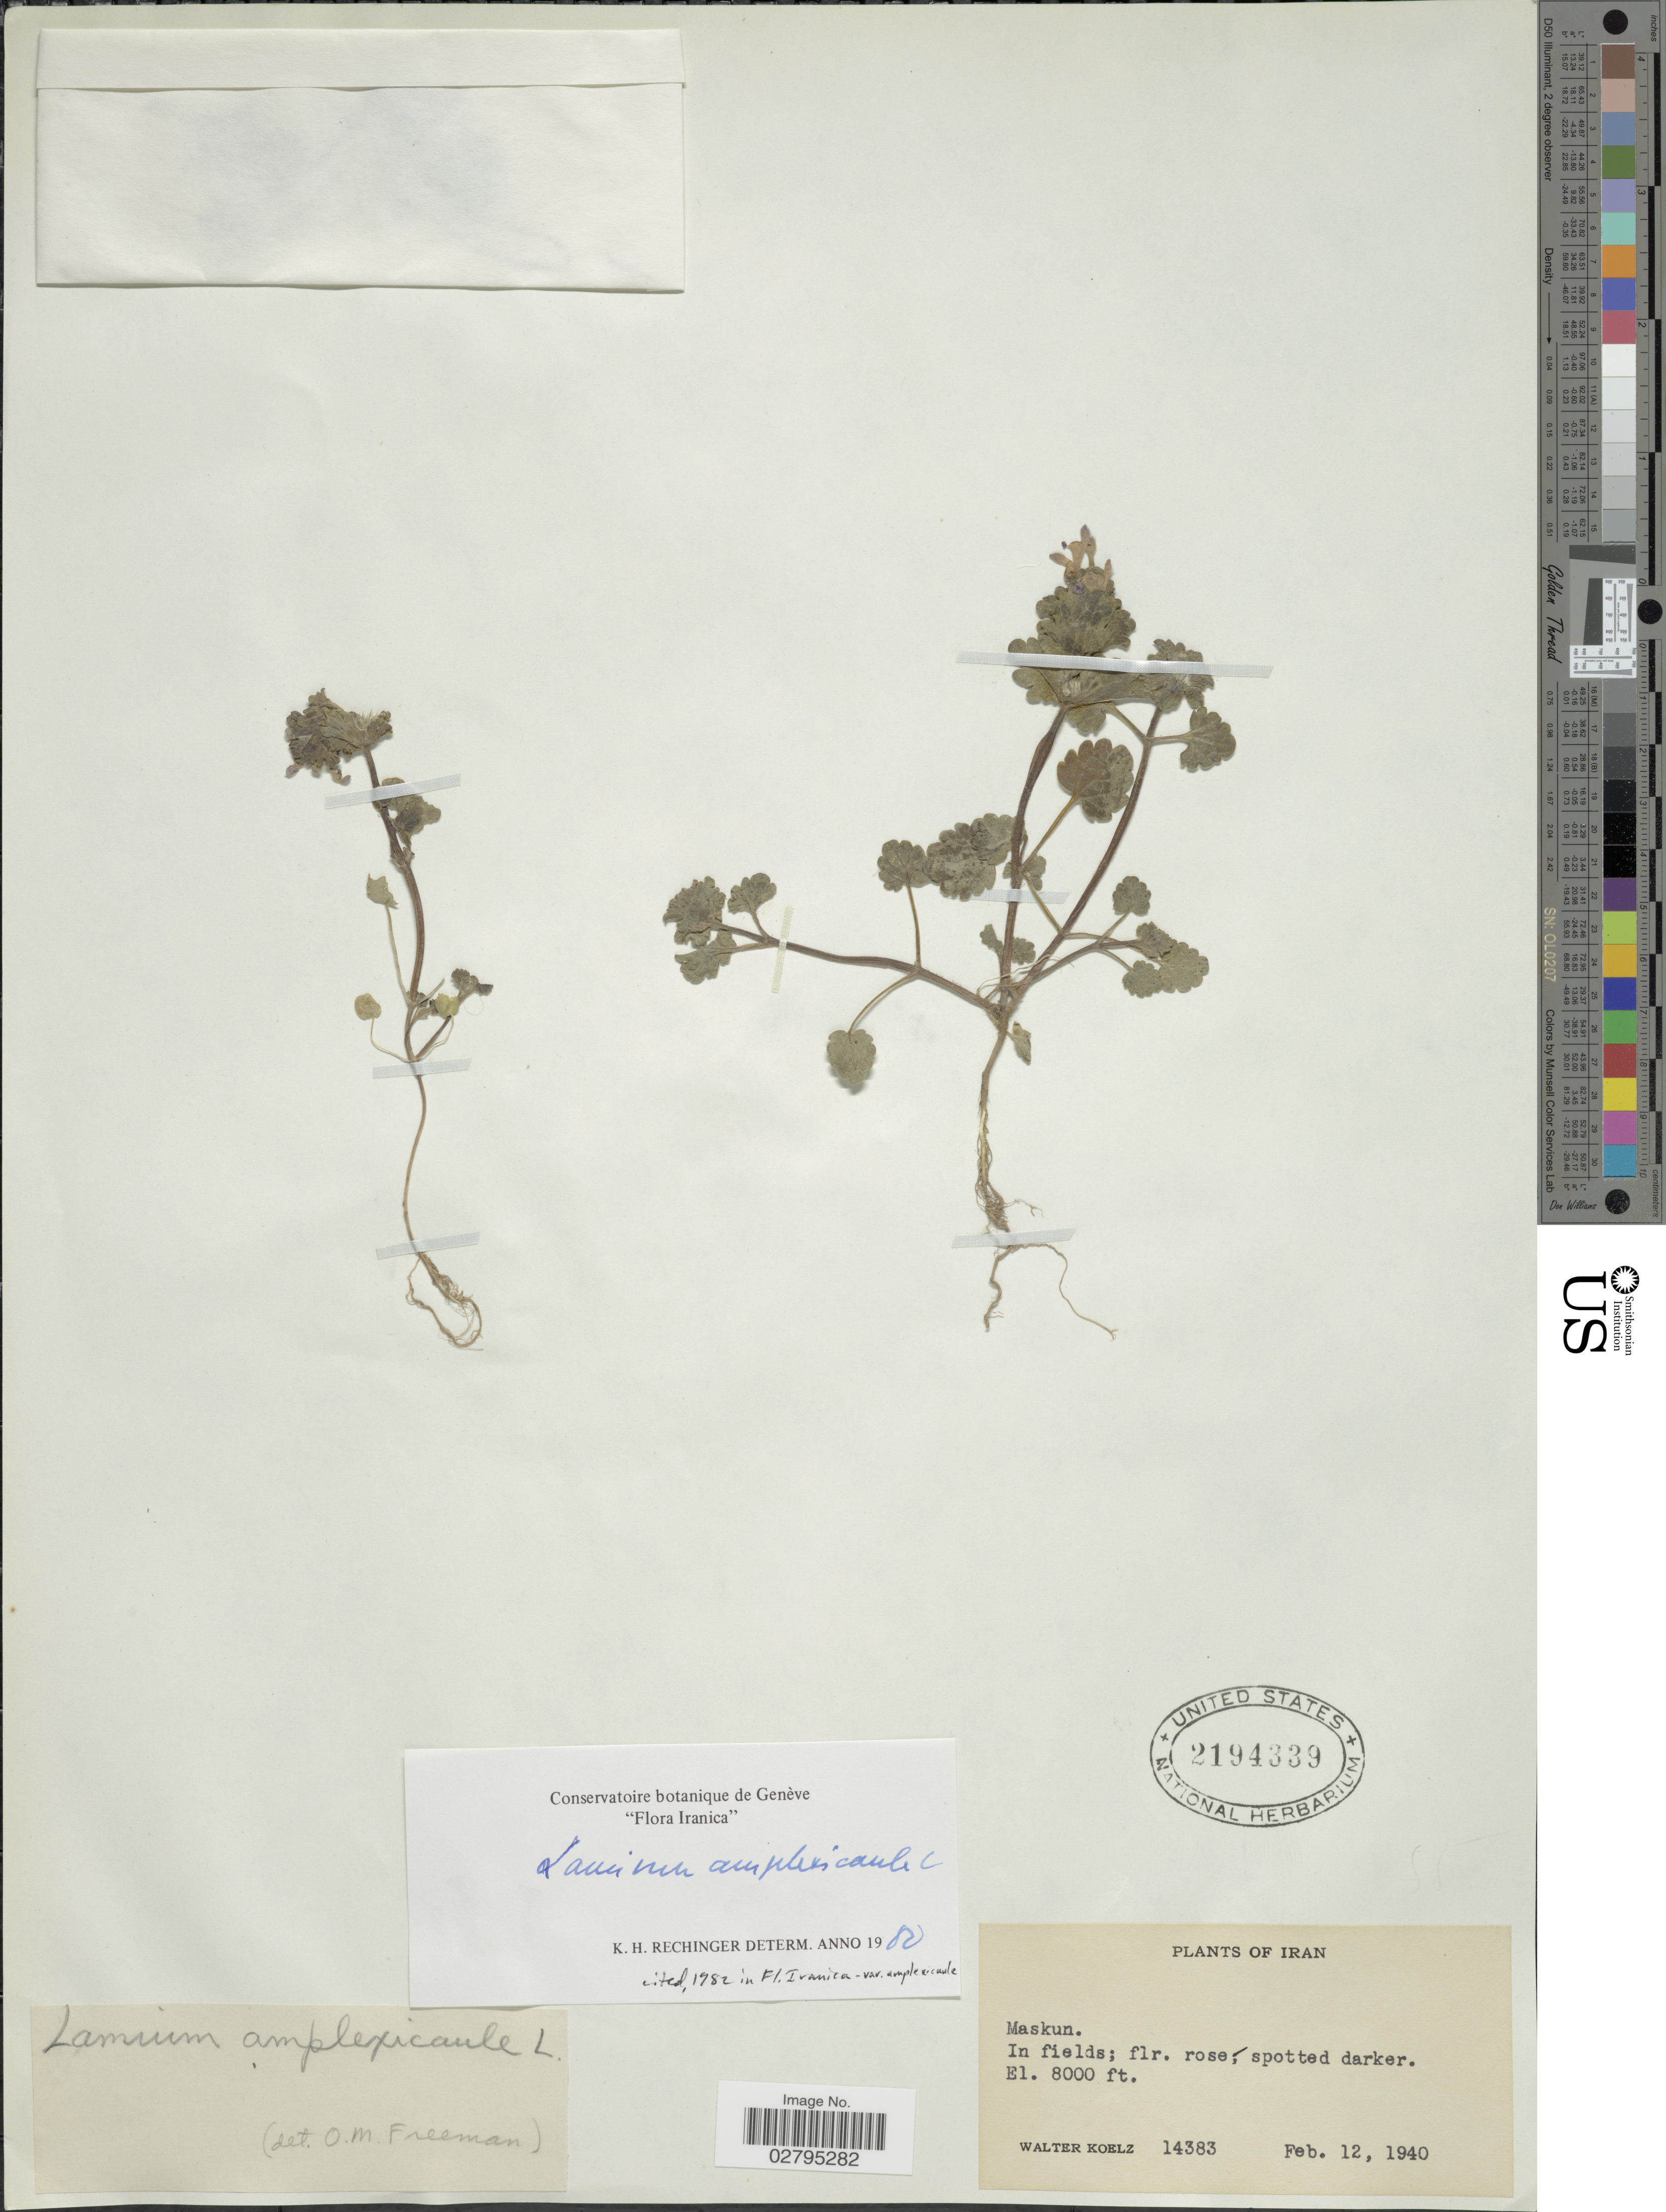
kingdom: Plantae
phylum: Tracheophyta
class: Magnoliopsida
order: Lamiales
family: Lamiaceae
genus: Lamium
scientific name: Lamium amplexicaule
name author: L.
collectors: W. N. Koelz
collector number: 14383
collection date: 1940-02-12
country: Iran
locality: Maskun.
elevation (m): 2438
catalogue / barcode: US 2194339